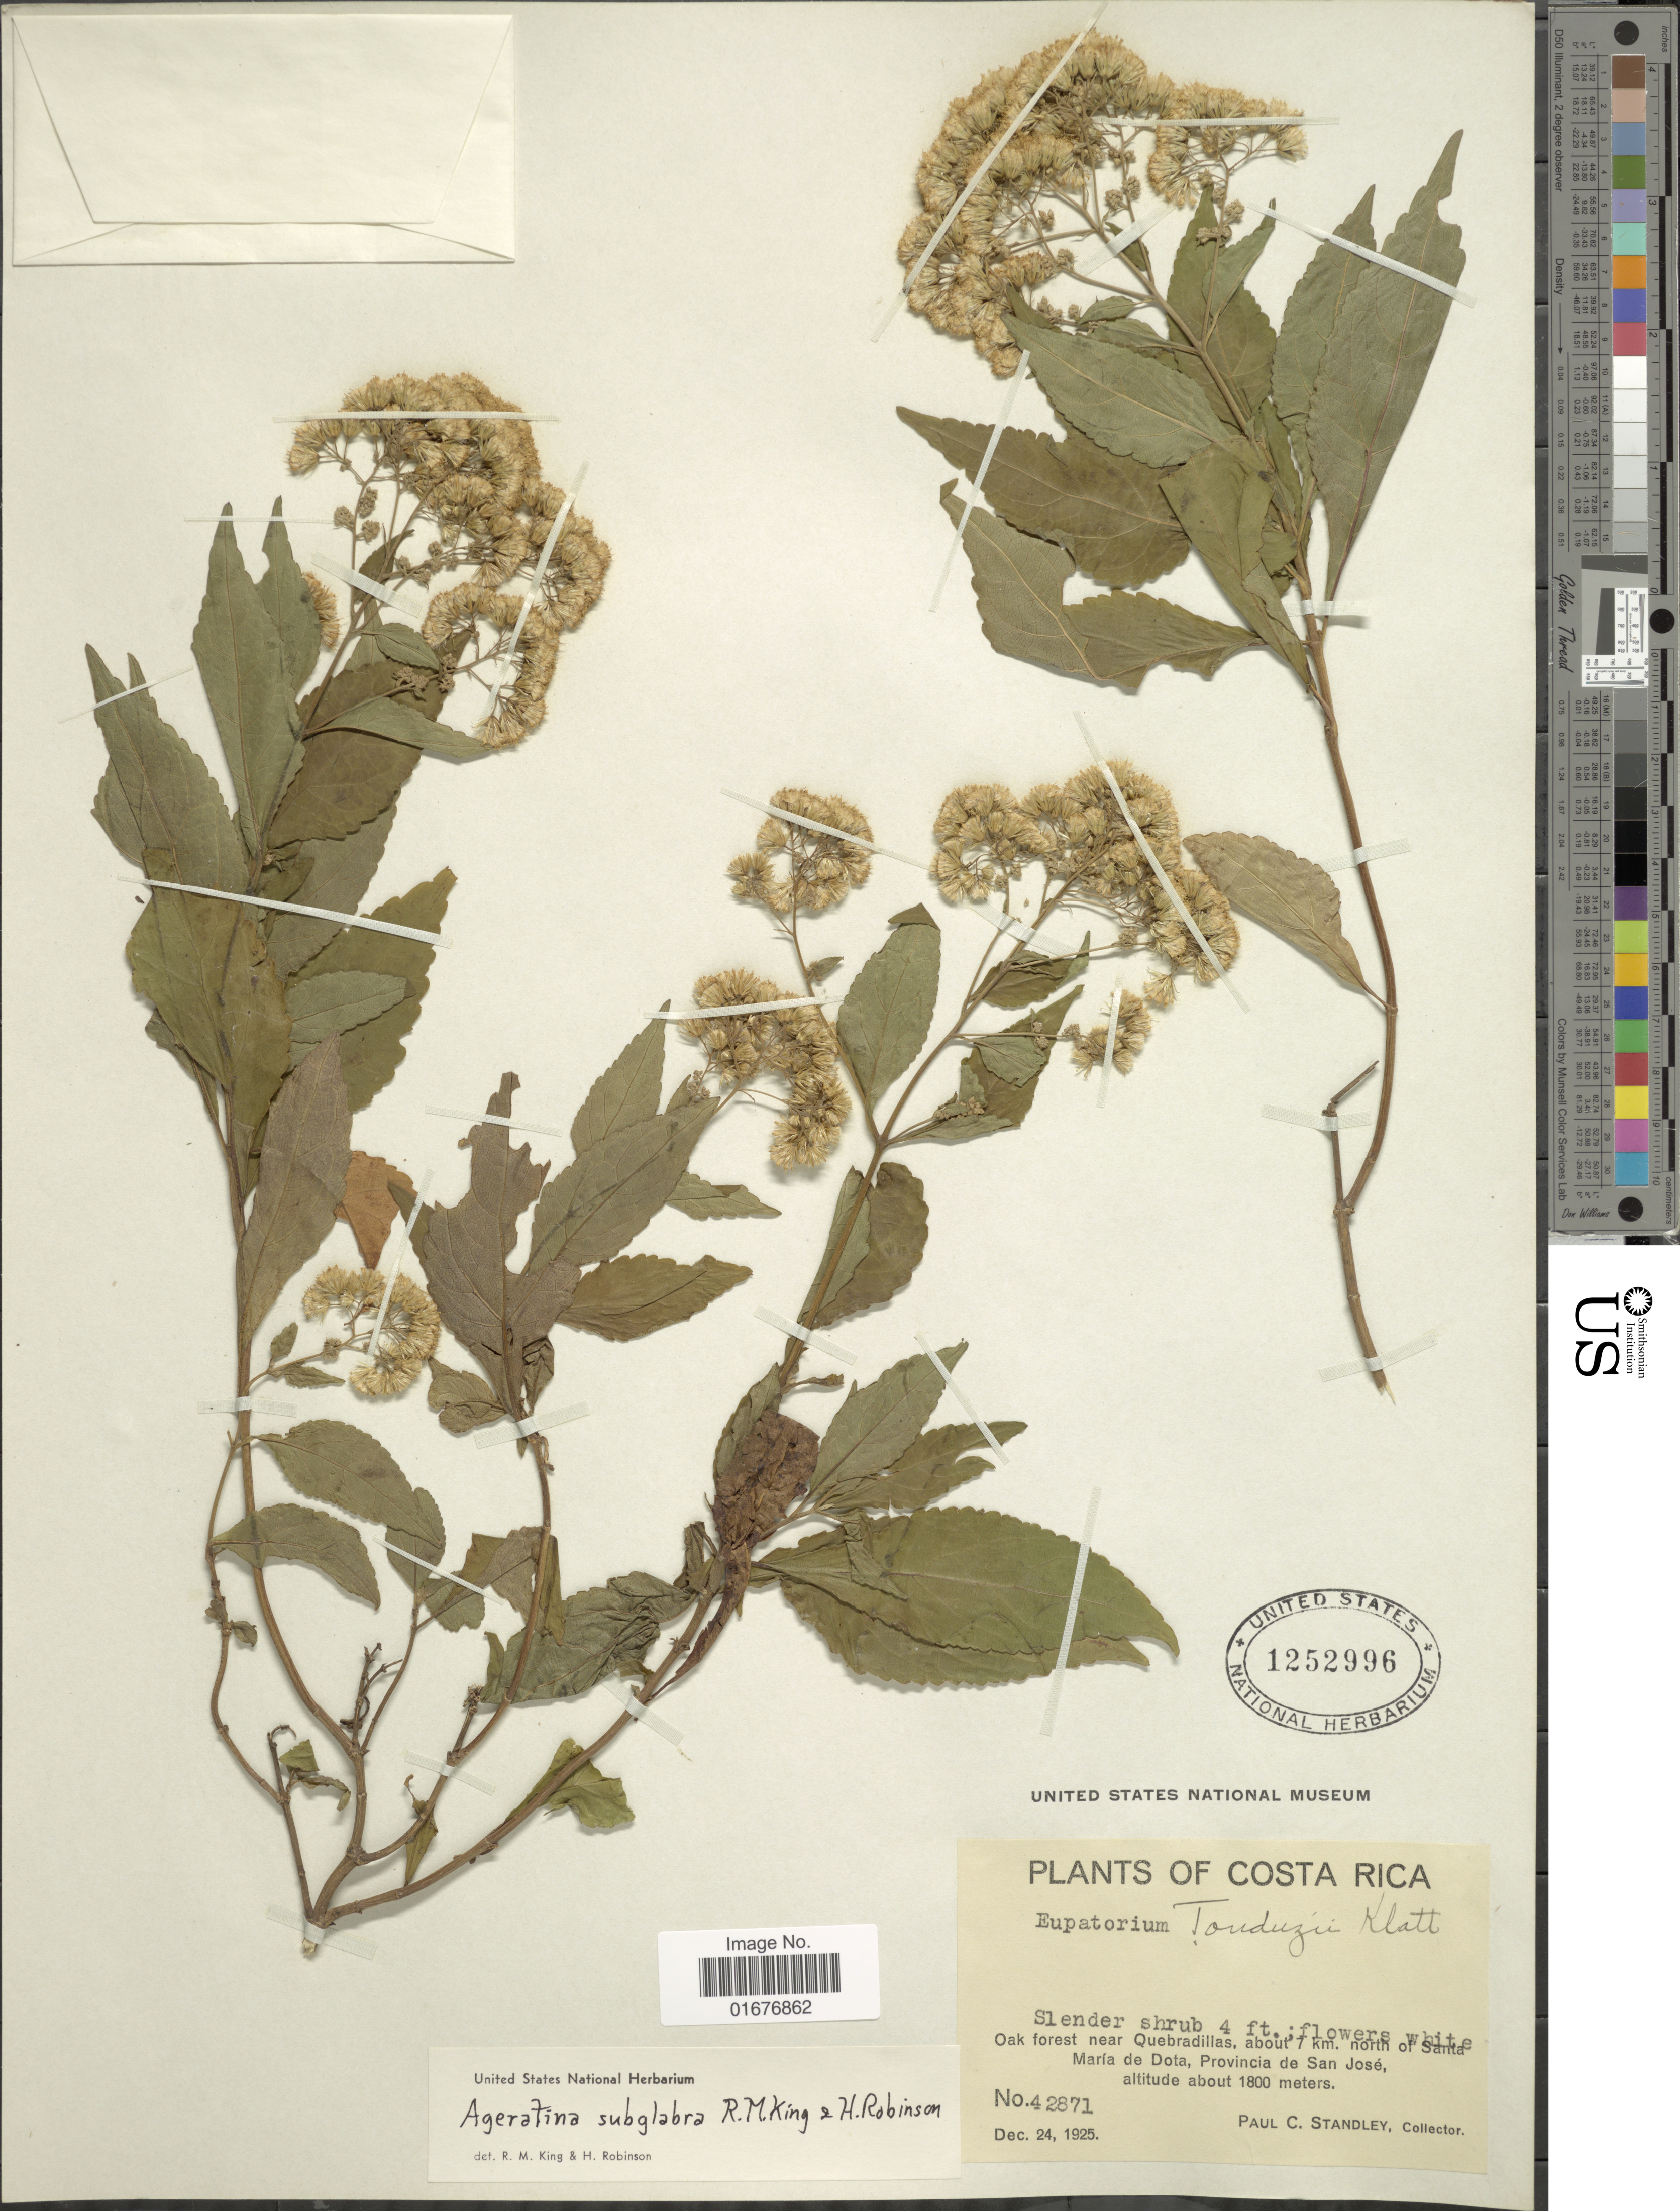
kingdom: Plantae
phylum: Tracheophyta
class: Magnoliopsida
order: Asterales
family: Asteraceae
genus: Ageratina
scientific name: Ageratina subglabra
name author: R.M. King & H. Rob.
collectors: P. C. Standley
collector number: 42871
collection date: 1925-12-24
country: Costa Rica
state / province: San José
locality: Oak forest near Quebradillas, about 7 km. north of Santa Maria de Dota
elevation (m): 1800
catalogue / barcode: US 1252996